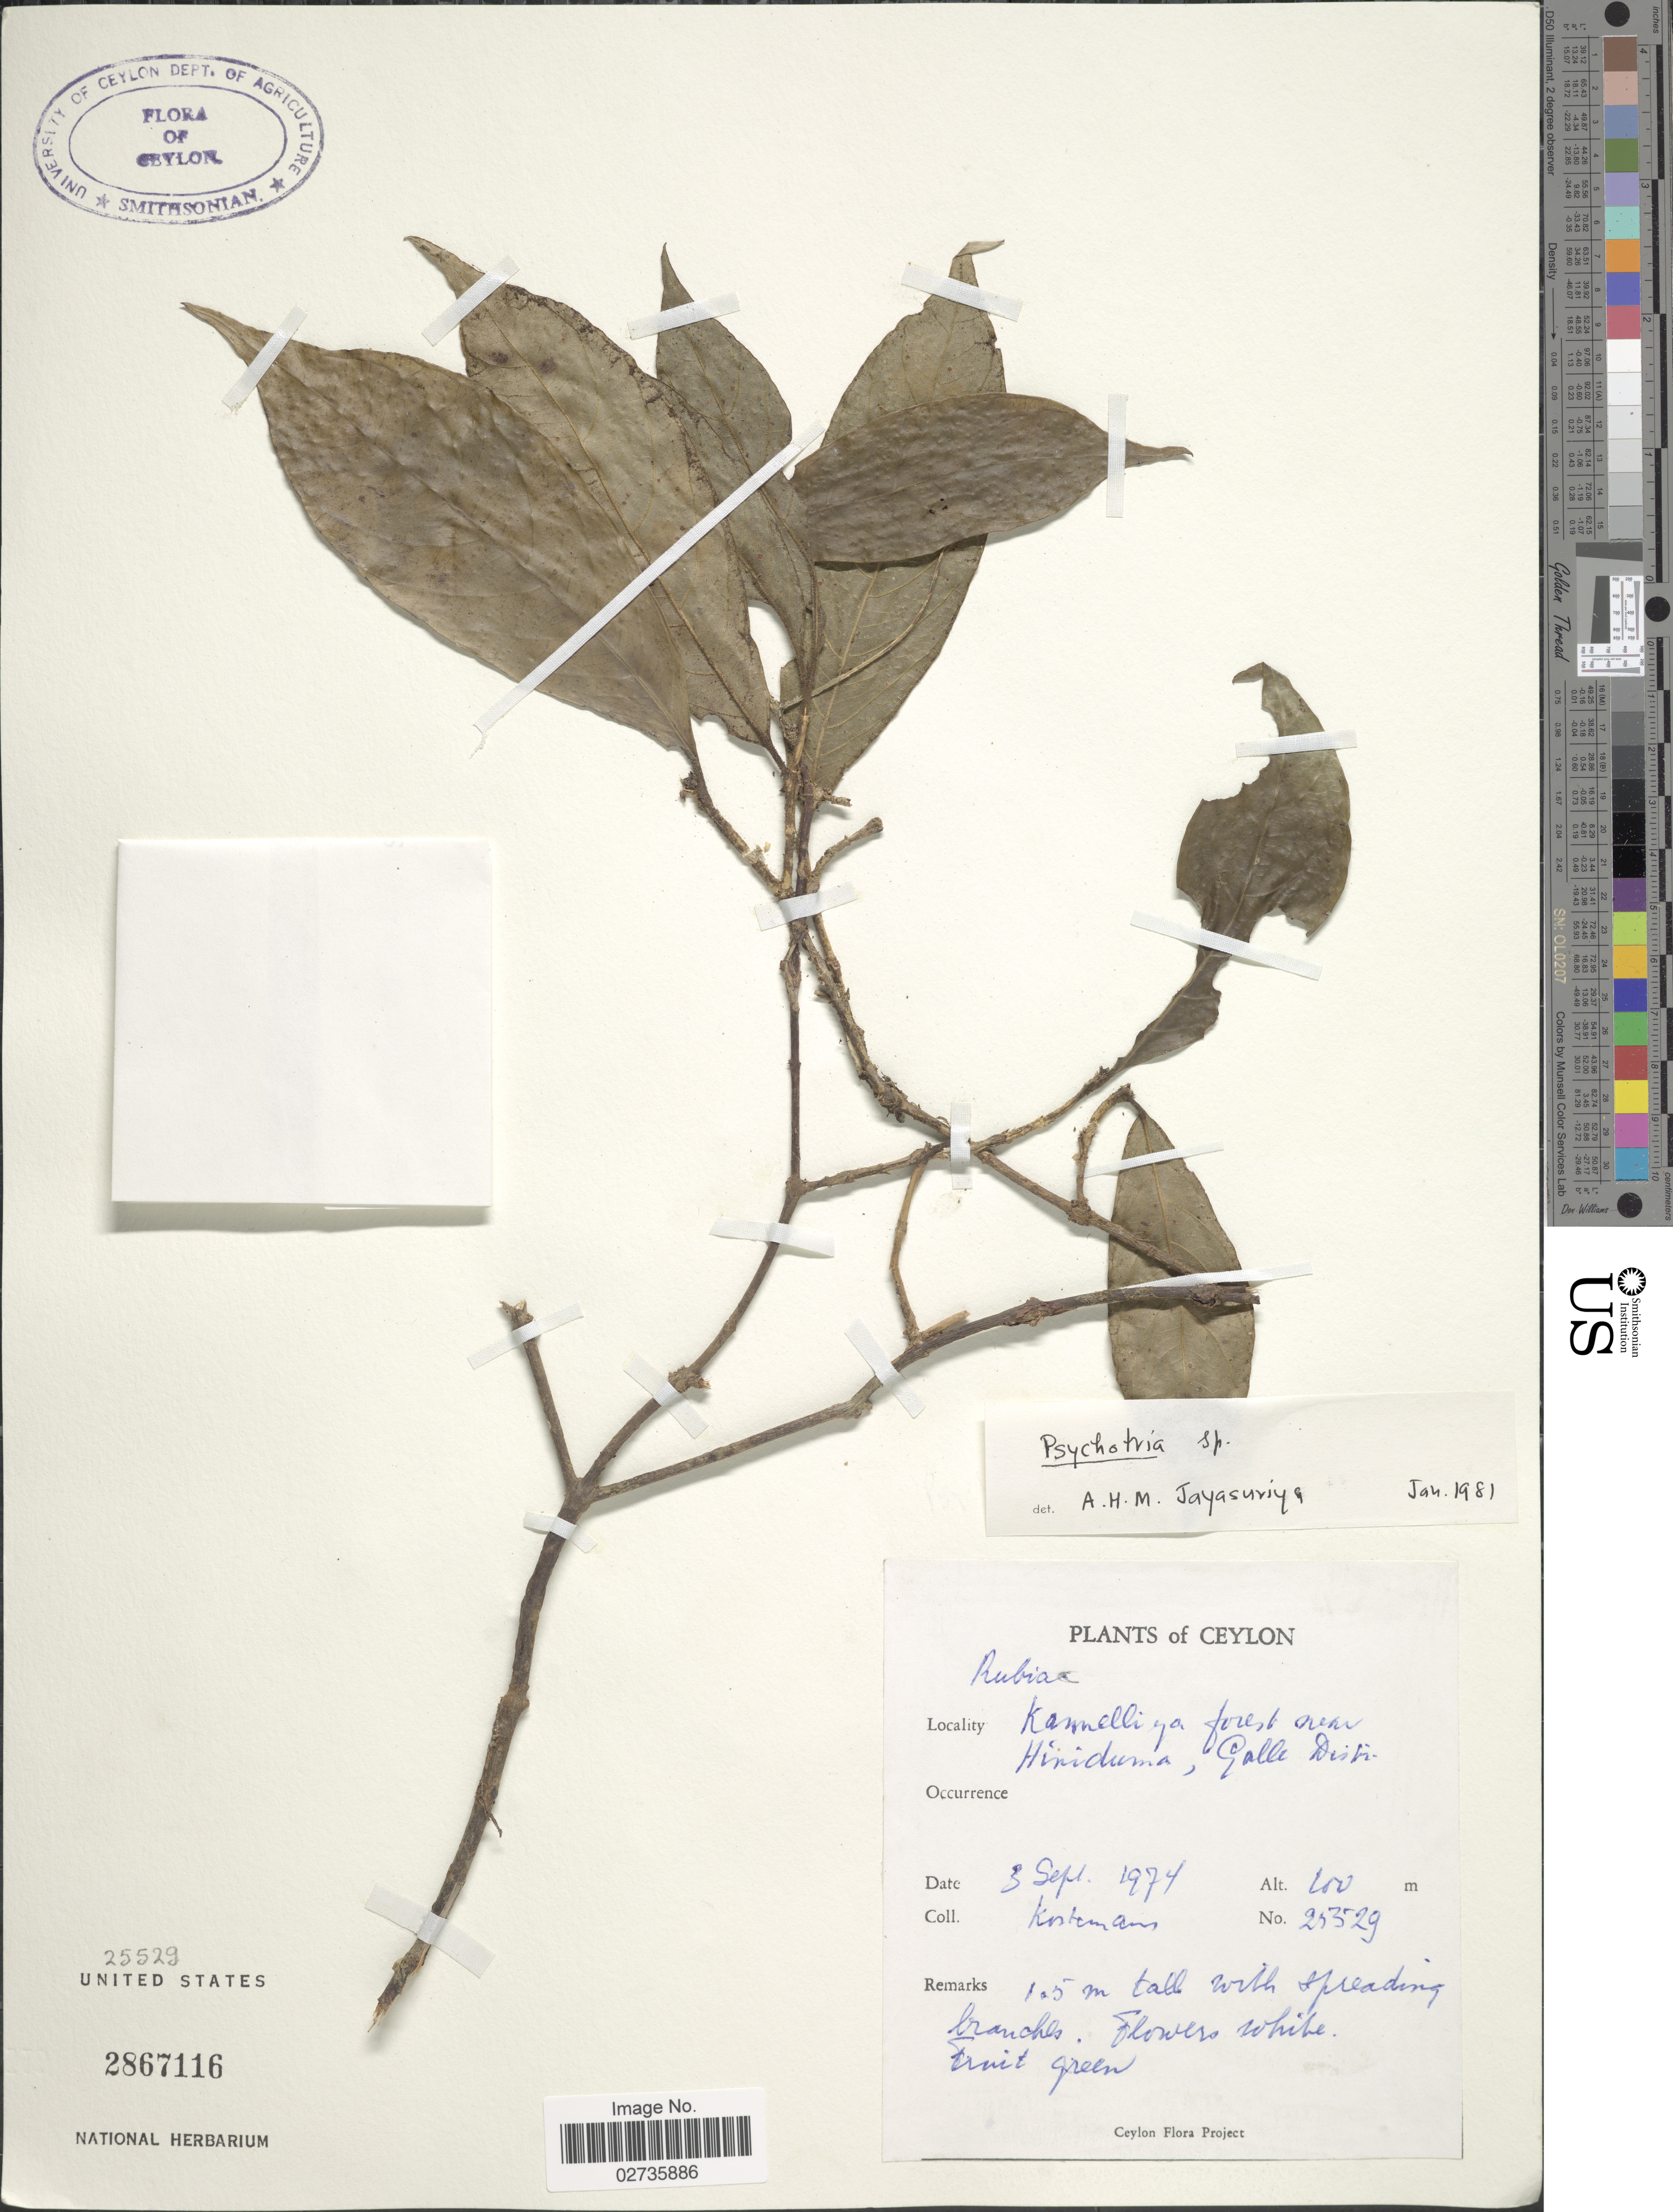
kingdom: Plantae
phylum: Tracheophyta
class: Magnoliopsida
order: Gentianales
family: Rubiaceae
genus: Psychotria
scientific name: Psychotria sp.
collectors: Kostermans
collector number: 25529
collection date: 1974-09-03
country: Sri Lanka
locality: Ceylon, Kannelliya forest near Hiniduma, Galle Distr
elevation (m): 200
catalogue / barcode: US 2867116